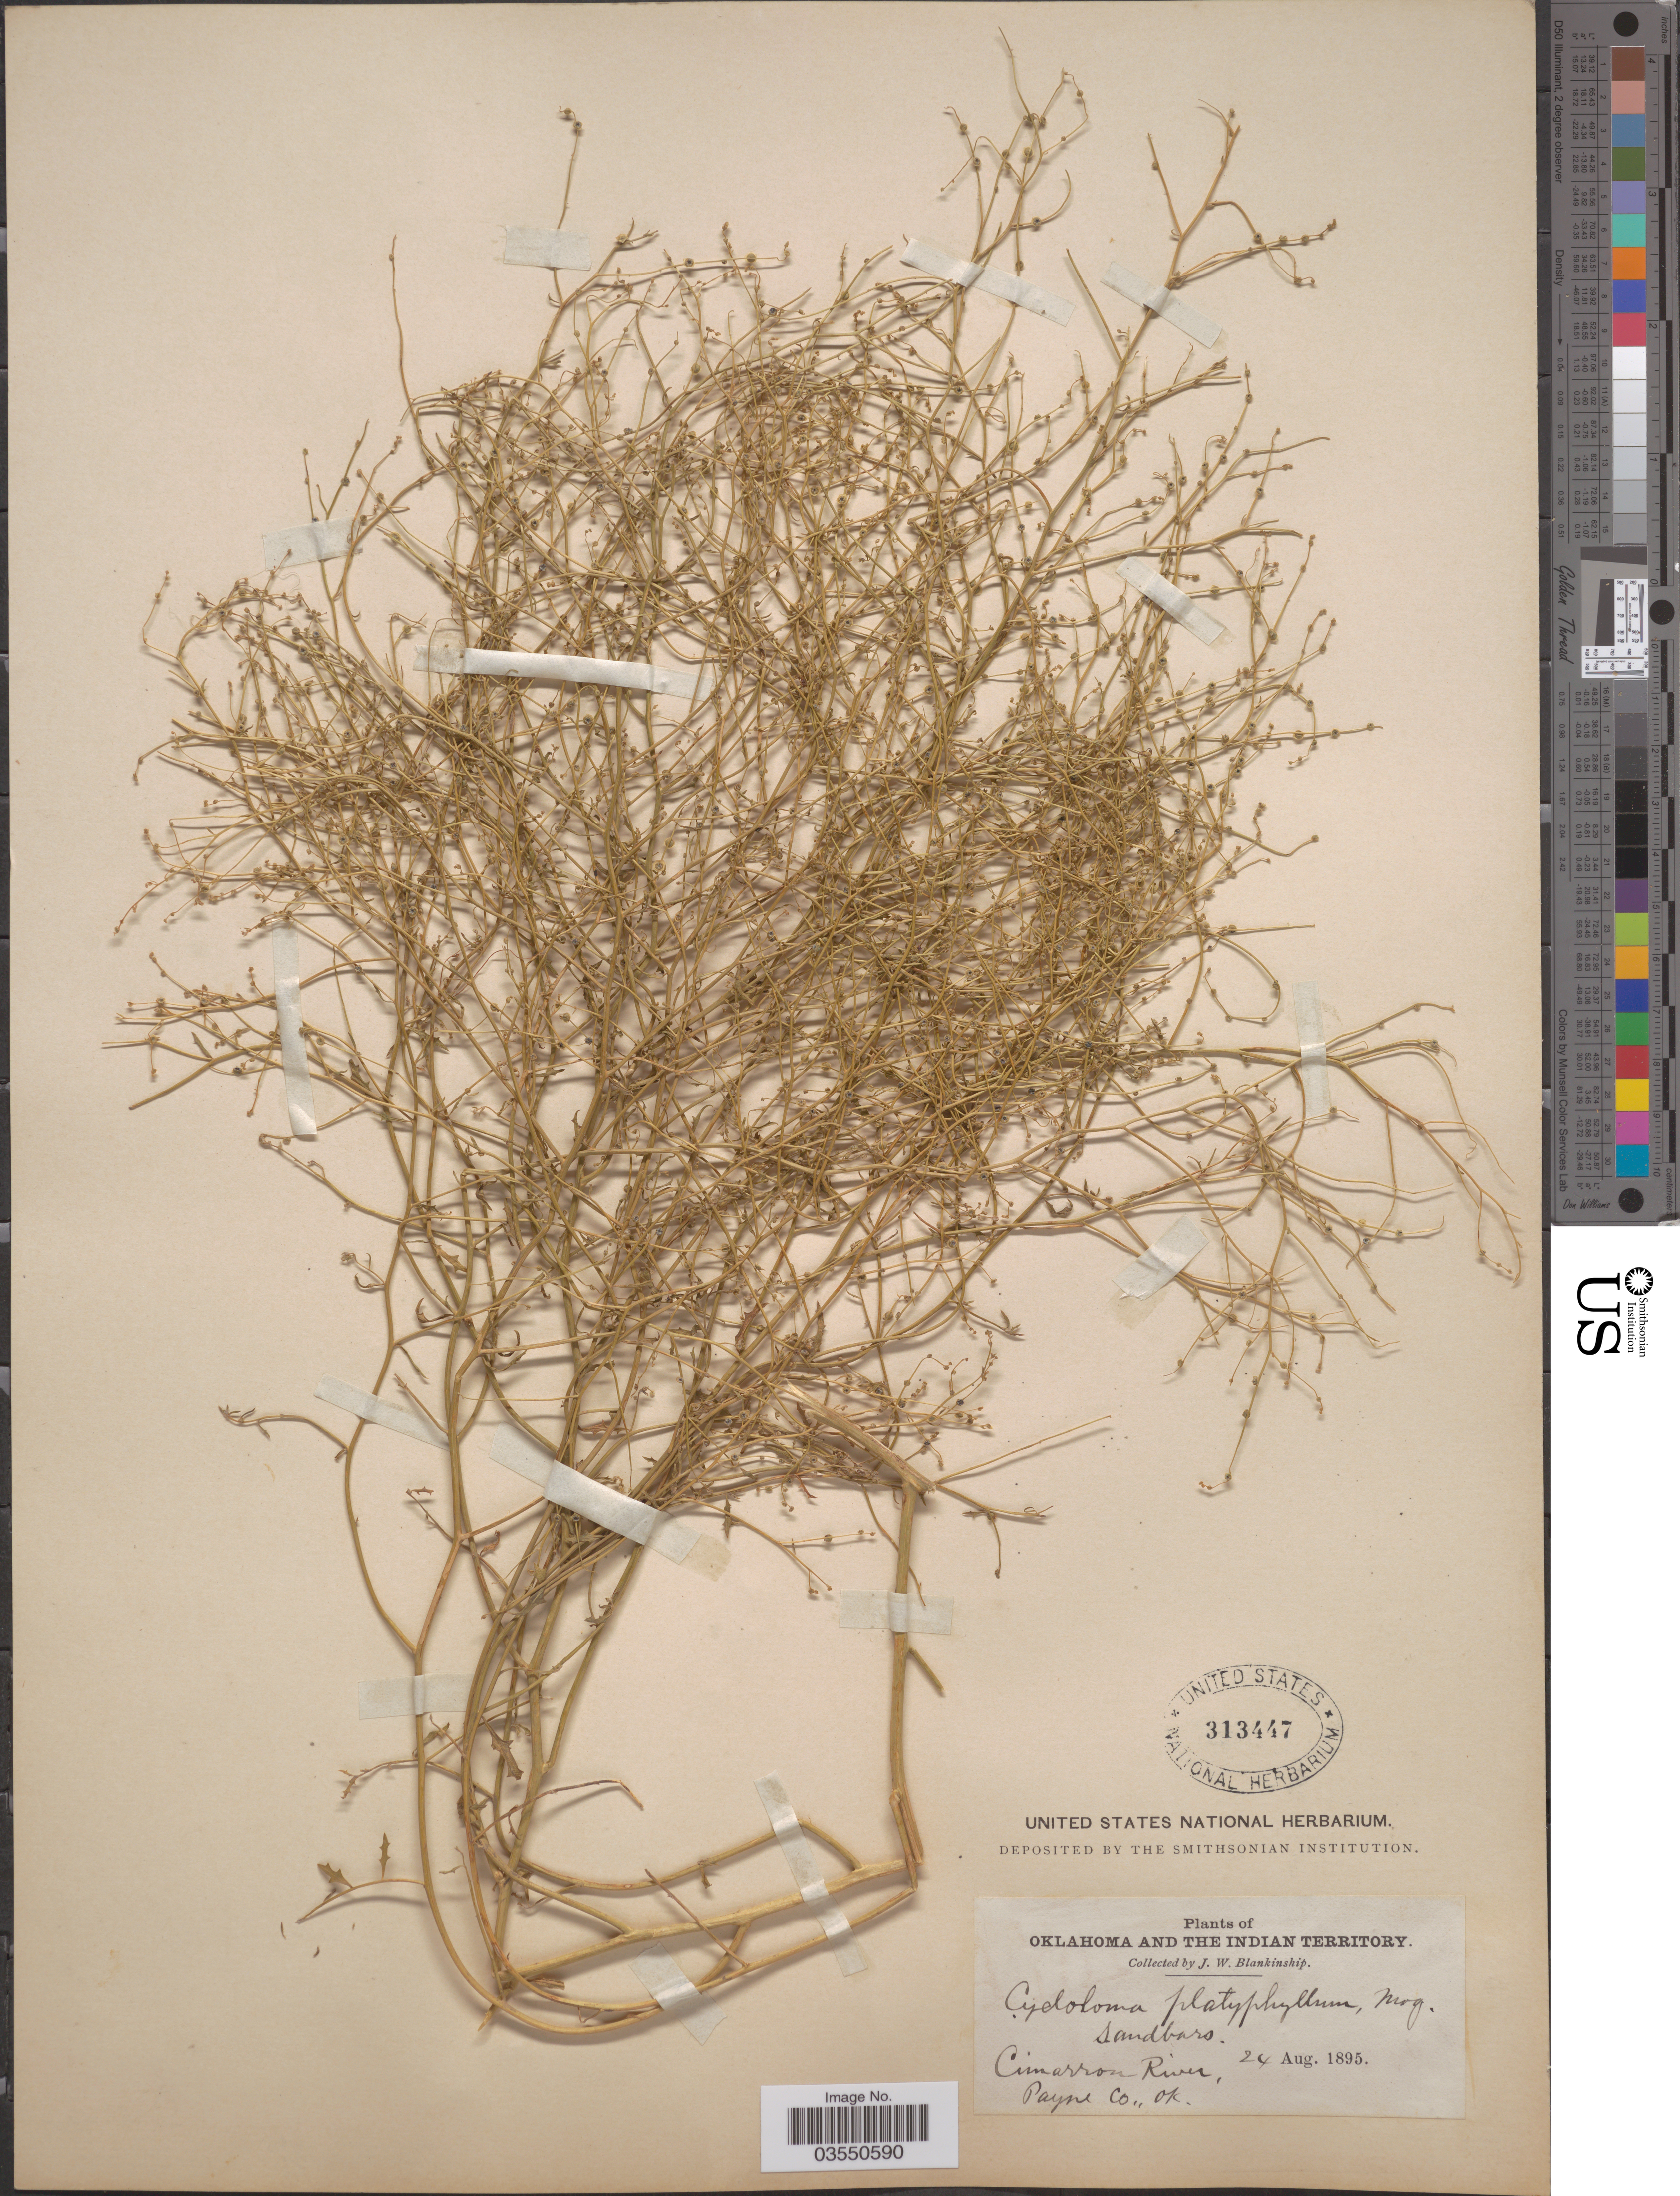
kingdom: Plantae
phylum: Tracheophyta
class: Magnoliopsida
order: Caryophyllales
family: Amaranthaceae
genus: Dysphania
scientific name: Dysphania atriplicifolia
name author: (Spreng.) G. Kadereit et al.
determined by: U.S. National Herbarium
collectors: J. W. Blankinship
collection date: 1895-08-24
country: United States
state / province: Oklahoma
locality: The Indian Territory. Cimarron River., Payne Co.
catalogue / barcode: US 313447